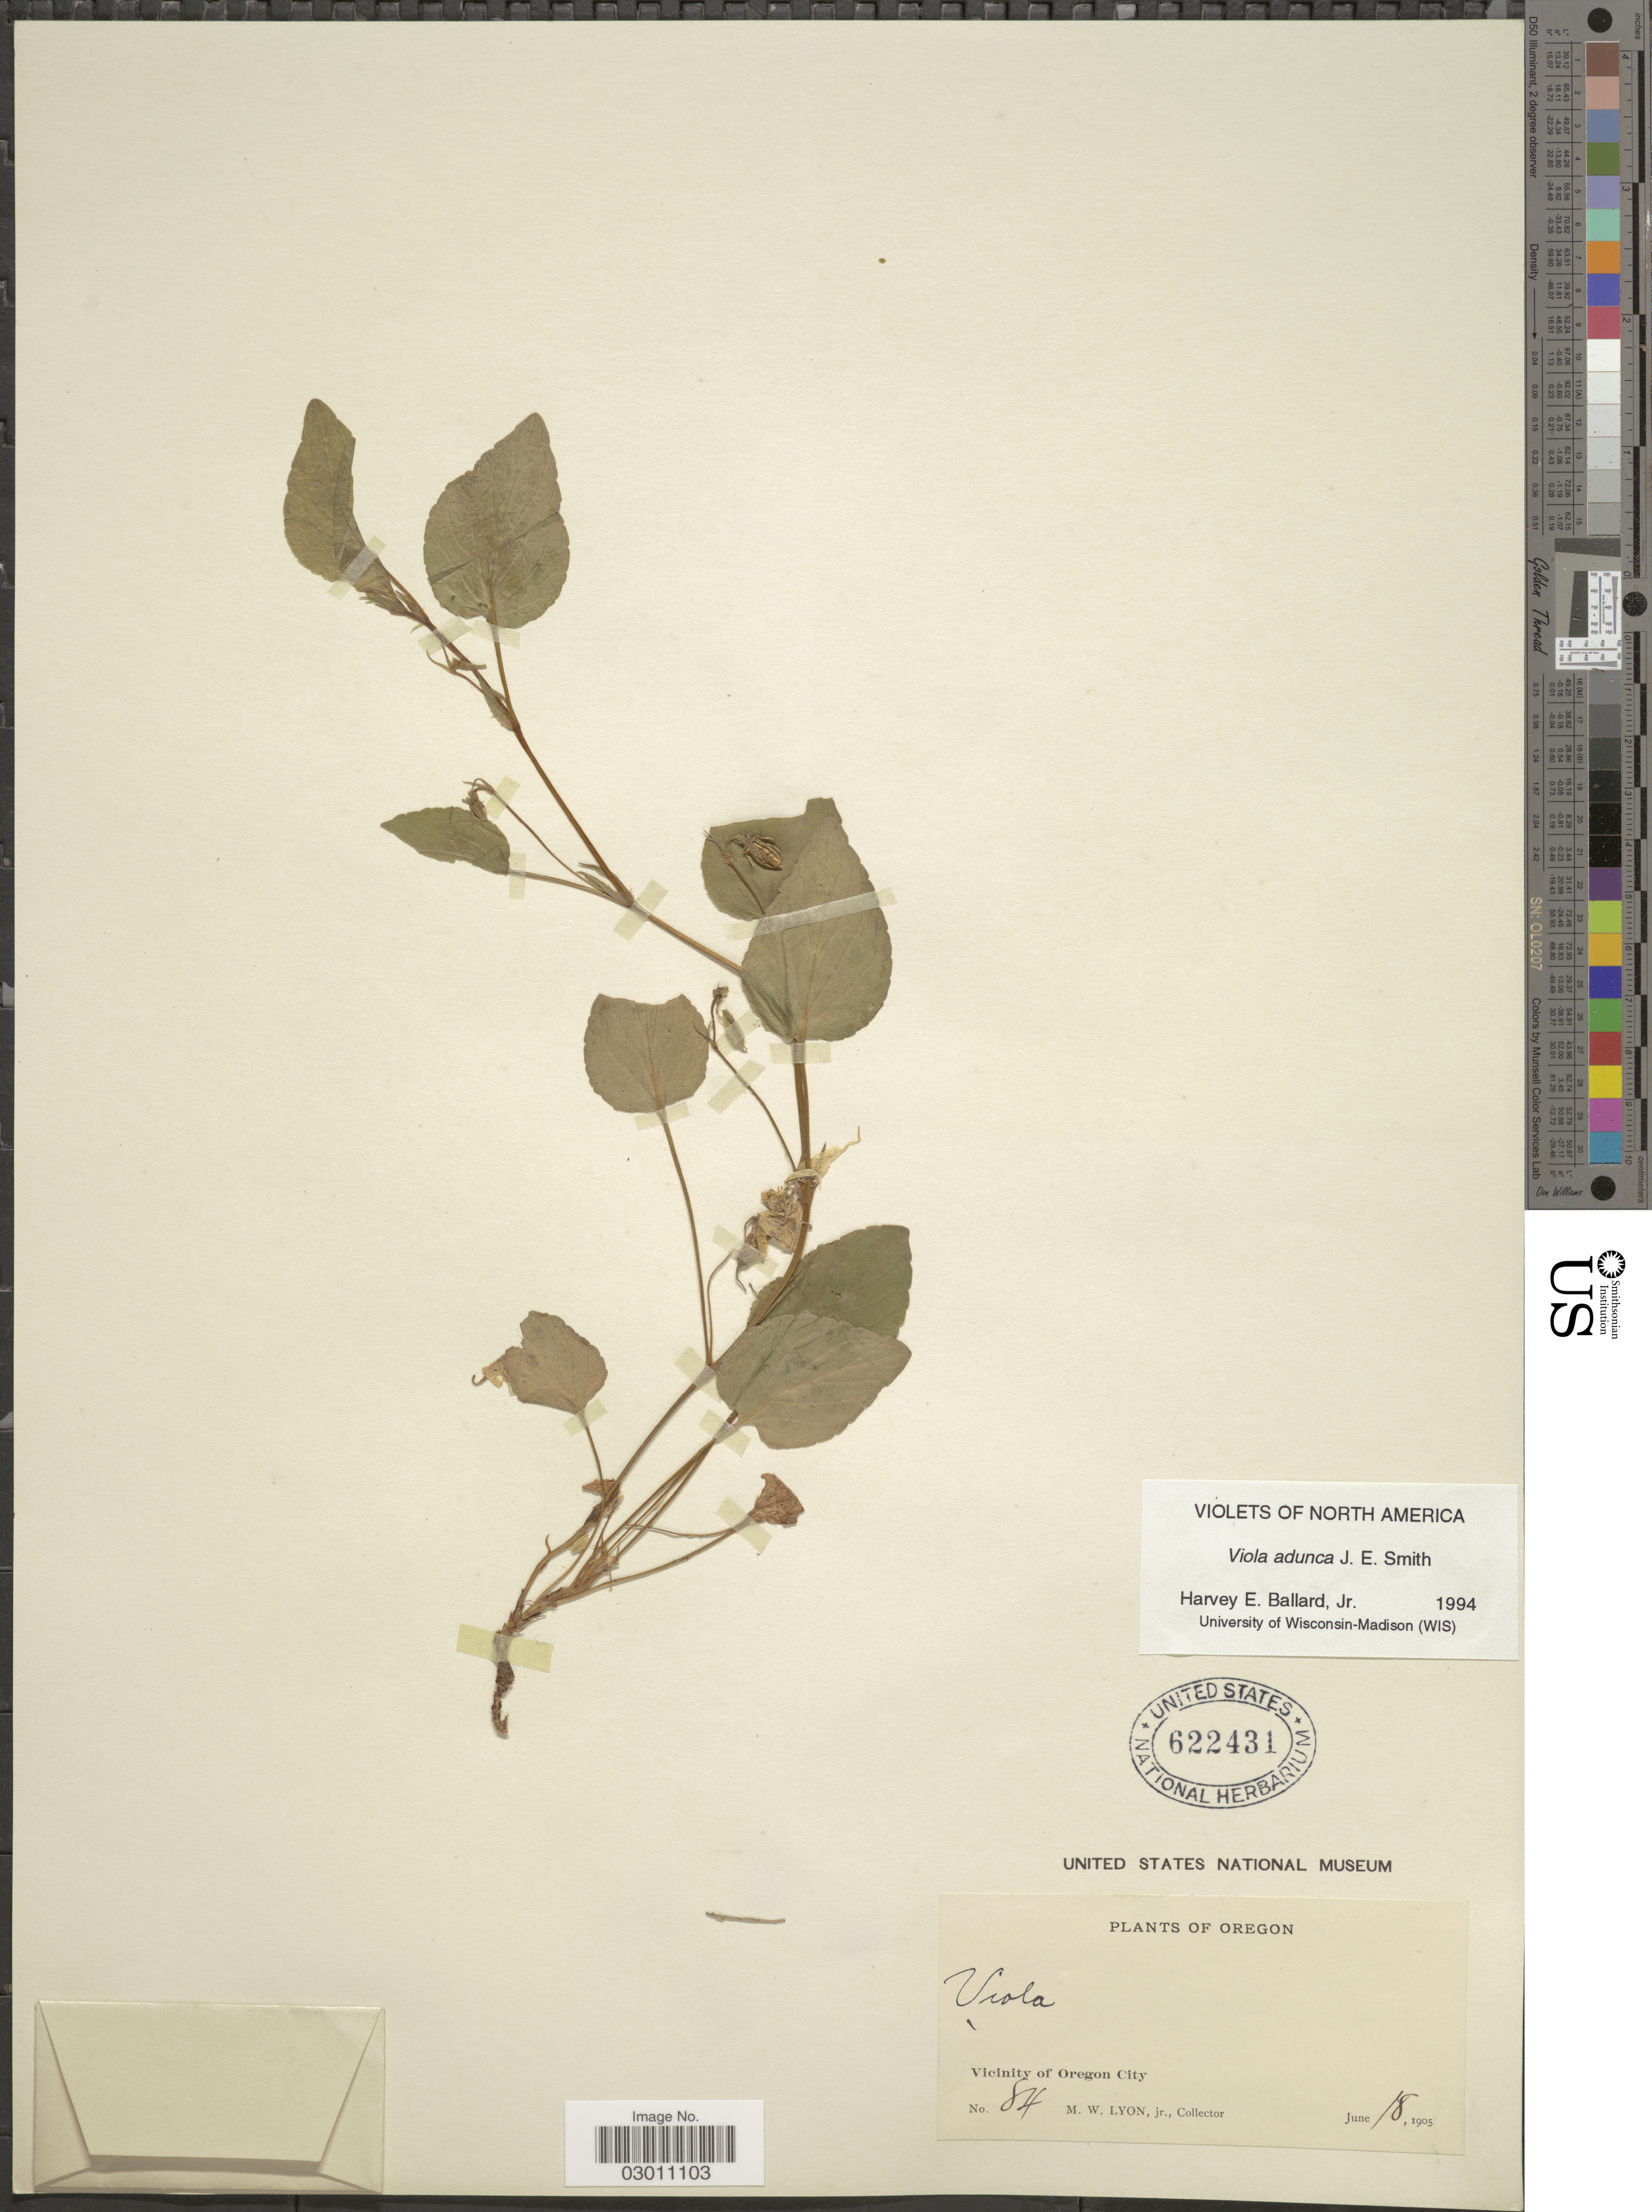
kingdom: Plantae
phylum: Tracheophyta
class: Magnoliopsida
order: Malpighiales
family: Violaceae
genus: Viola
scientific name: Viola adunca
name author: Sm.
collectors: M. Lyon Jr.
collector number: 84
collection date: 1905-06-18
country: United States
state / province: Oregon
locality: Vicinity of Oregon City.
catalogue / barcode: US 622431